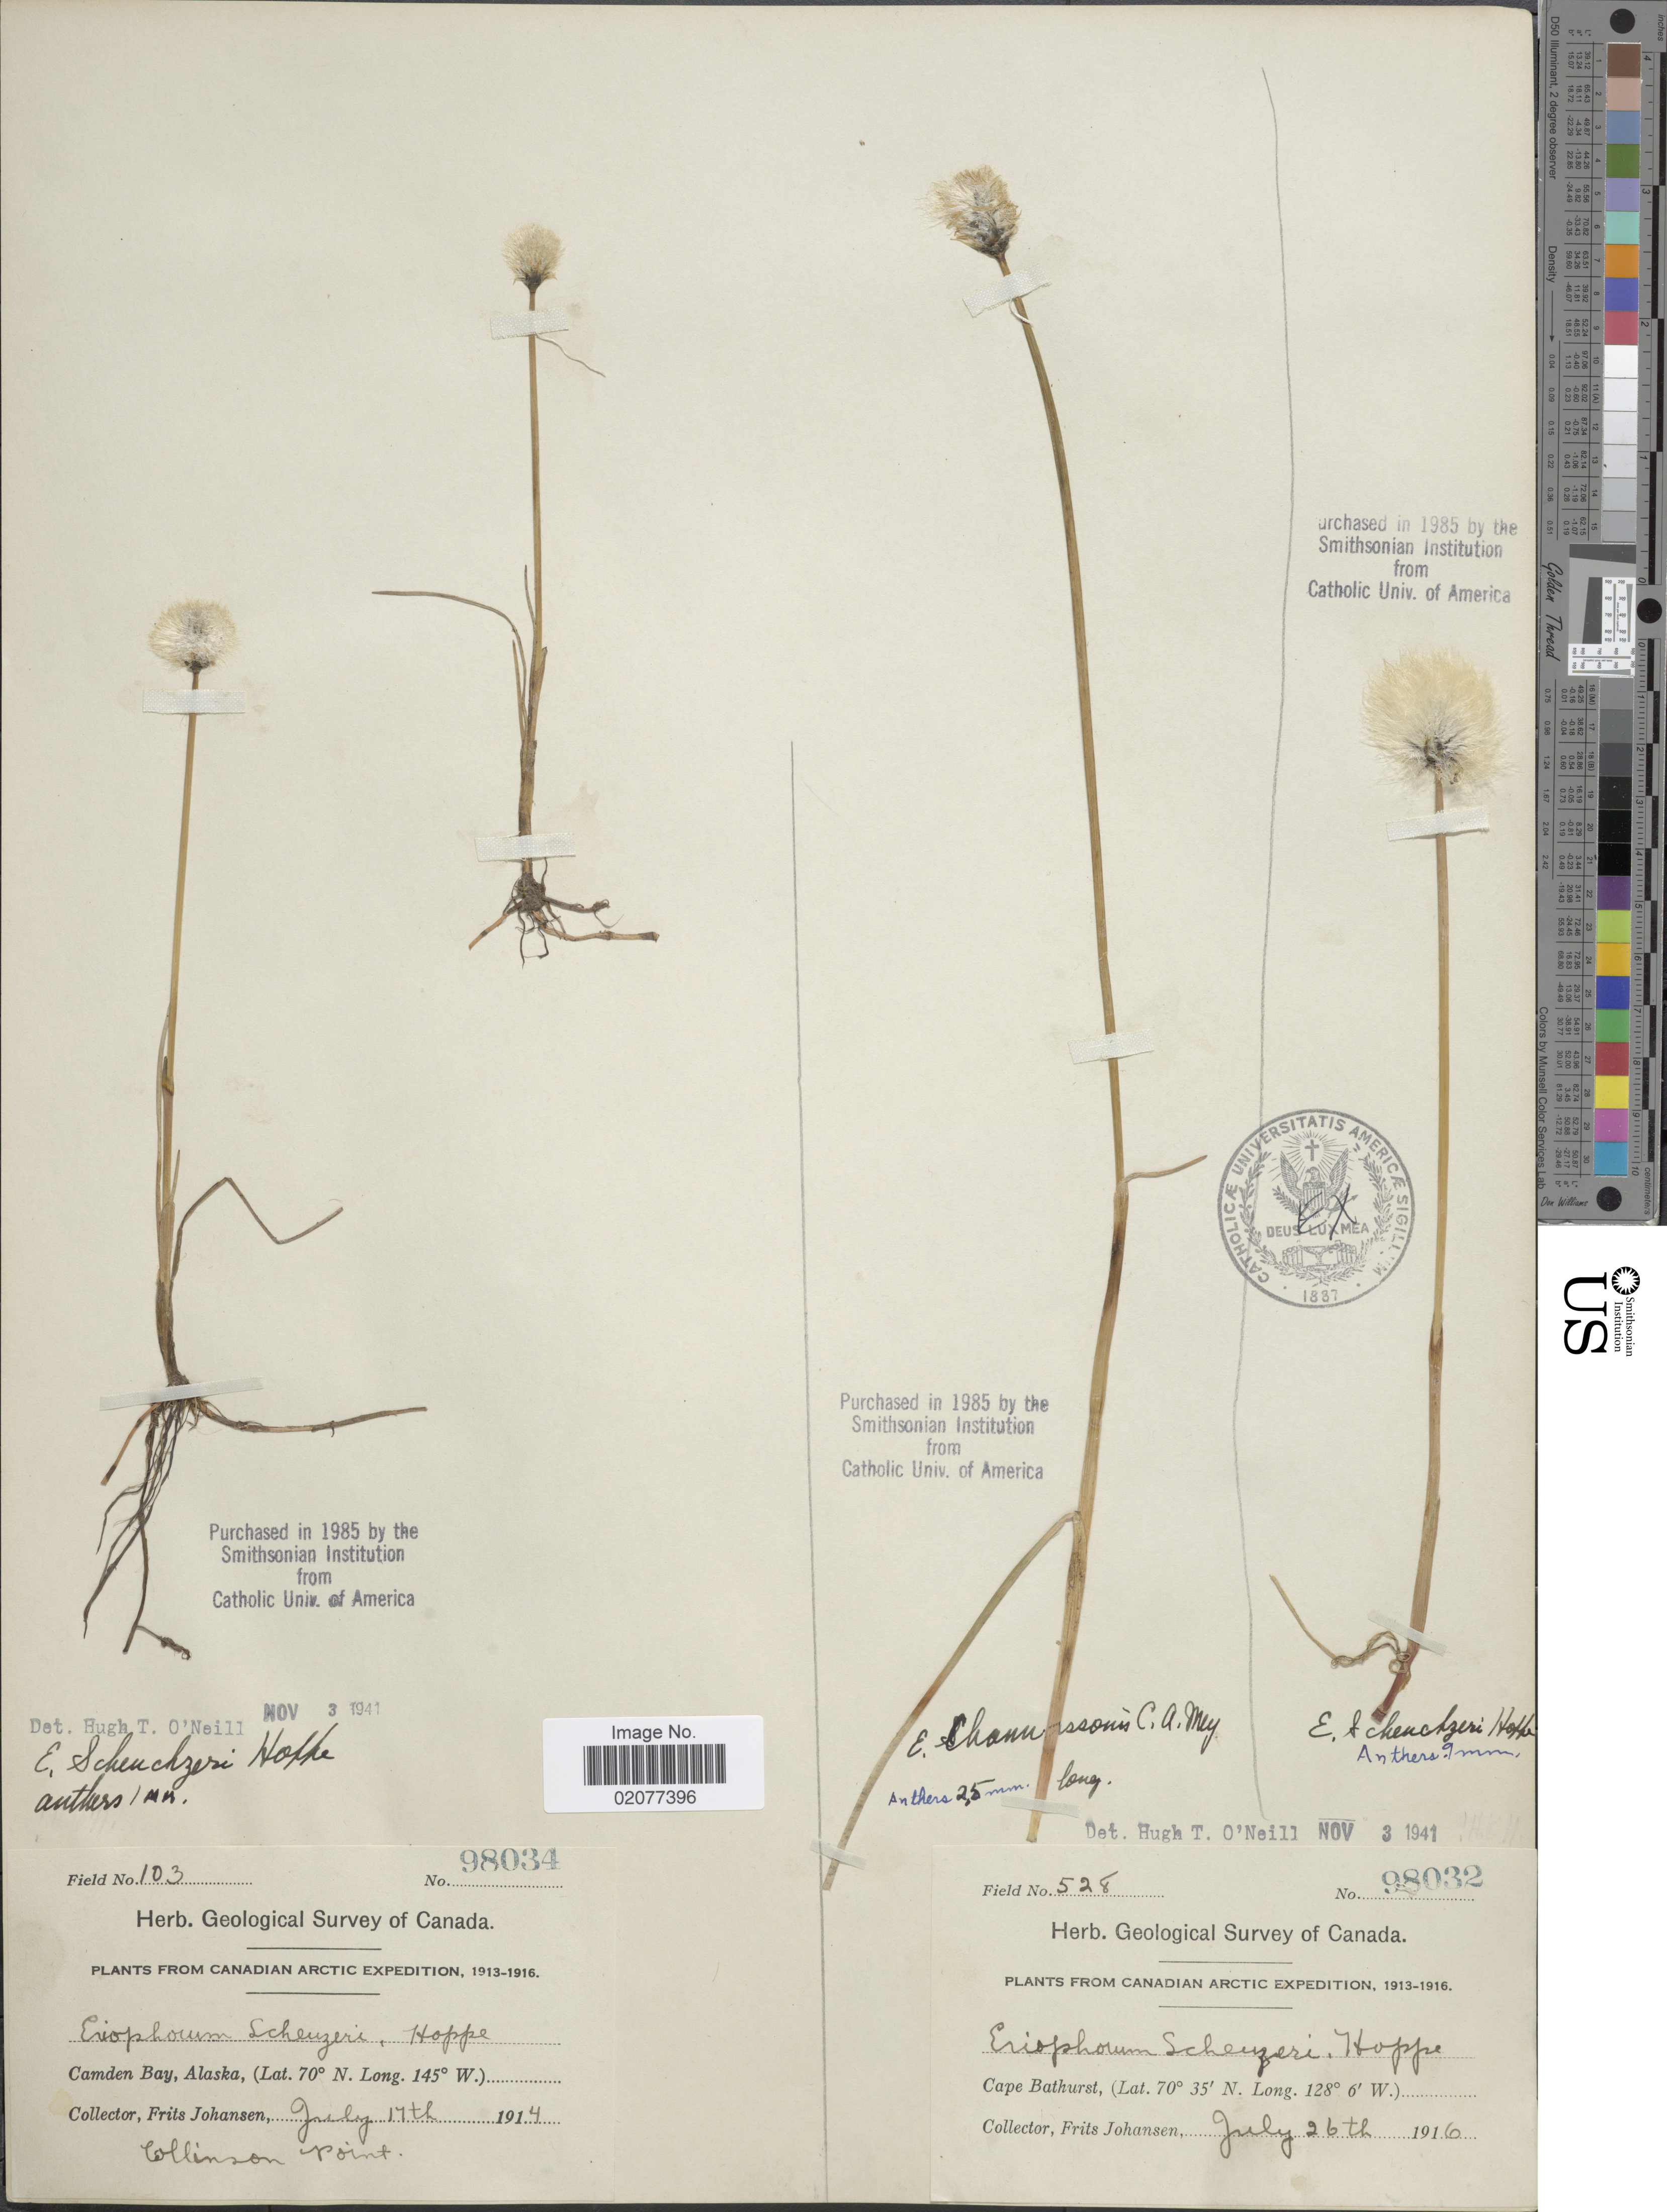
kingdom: Plantae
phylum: Tracheophyta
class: Liliopsida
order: Poales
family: Cyperaceae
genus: Eriophorum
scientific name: Eriophorum scheuchzeri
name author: Hoppe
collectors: F. Johansen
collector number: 98032/528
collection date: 1916-07-26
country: Canada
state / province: Northwest Territories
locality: Canadian Arctic. Cape Bathurst